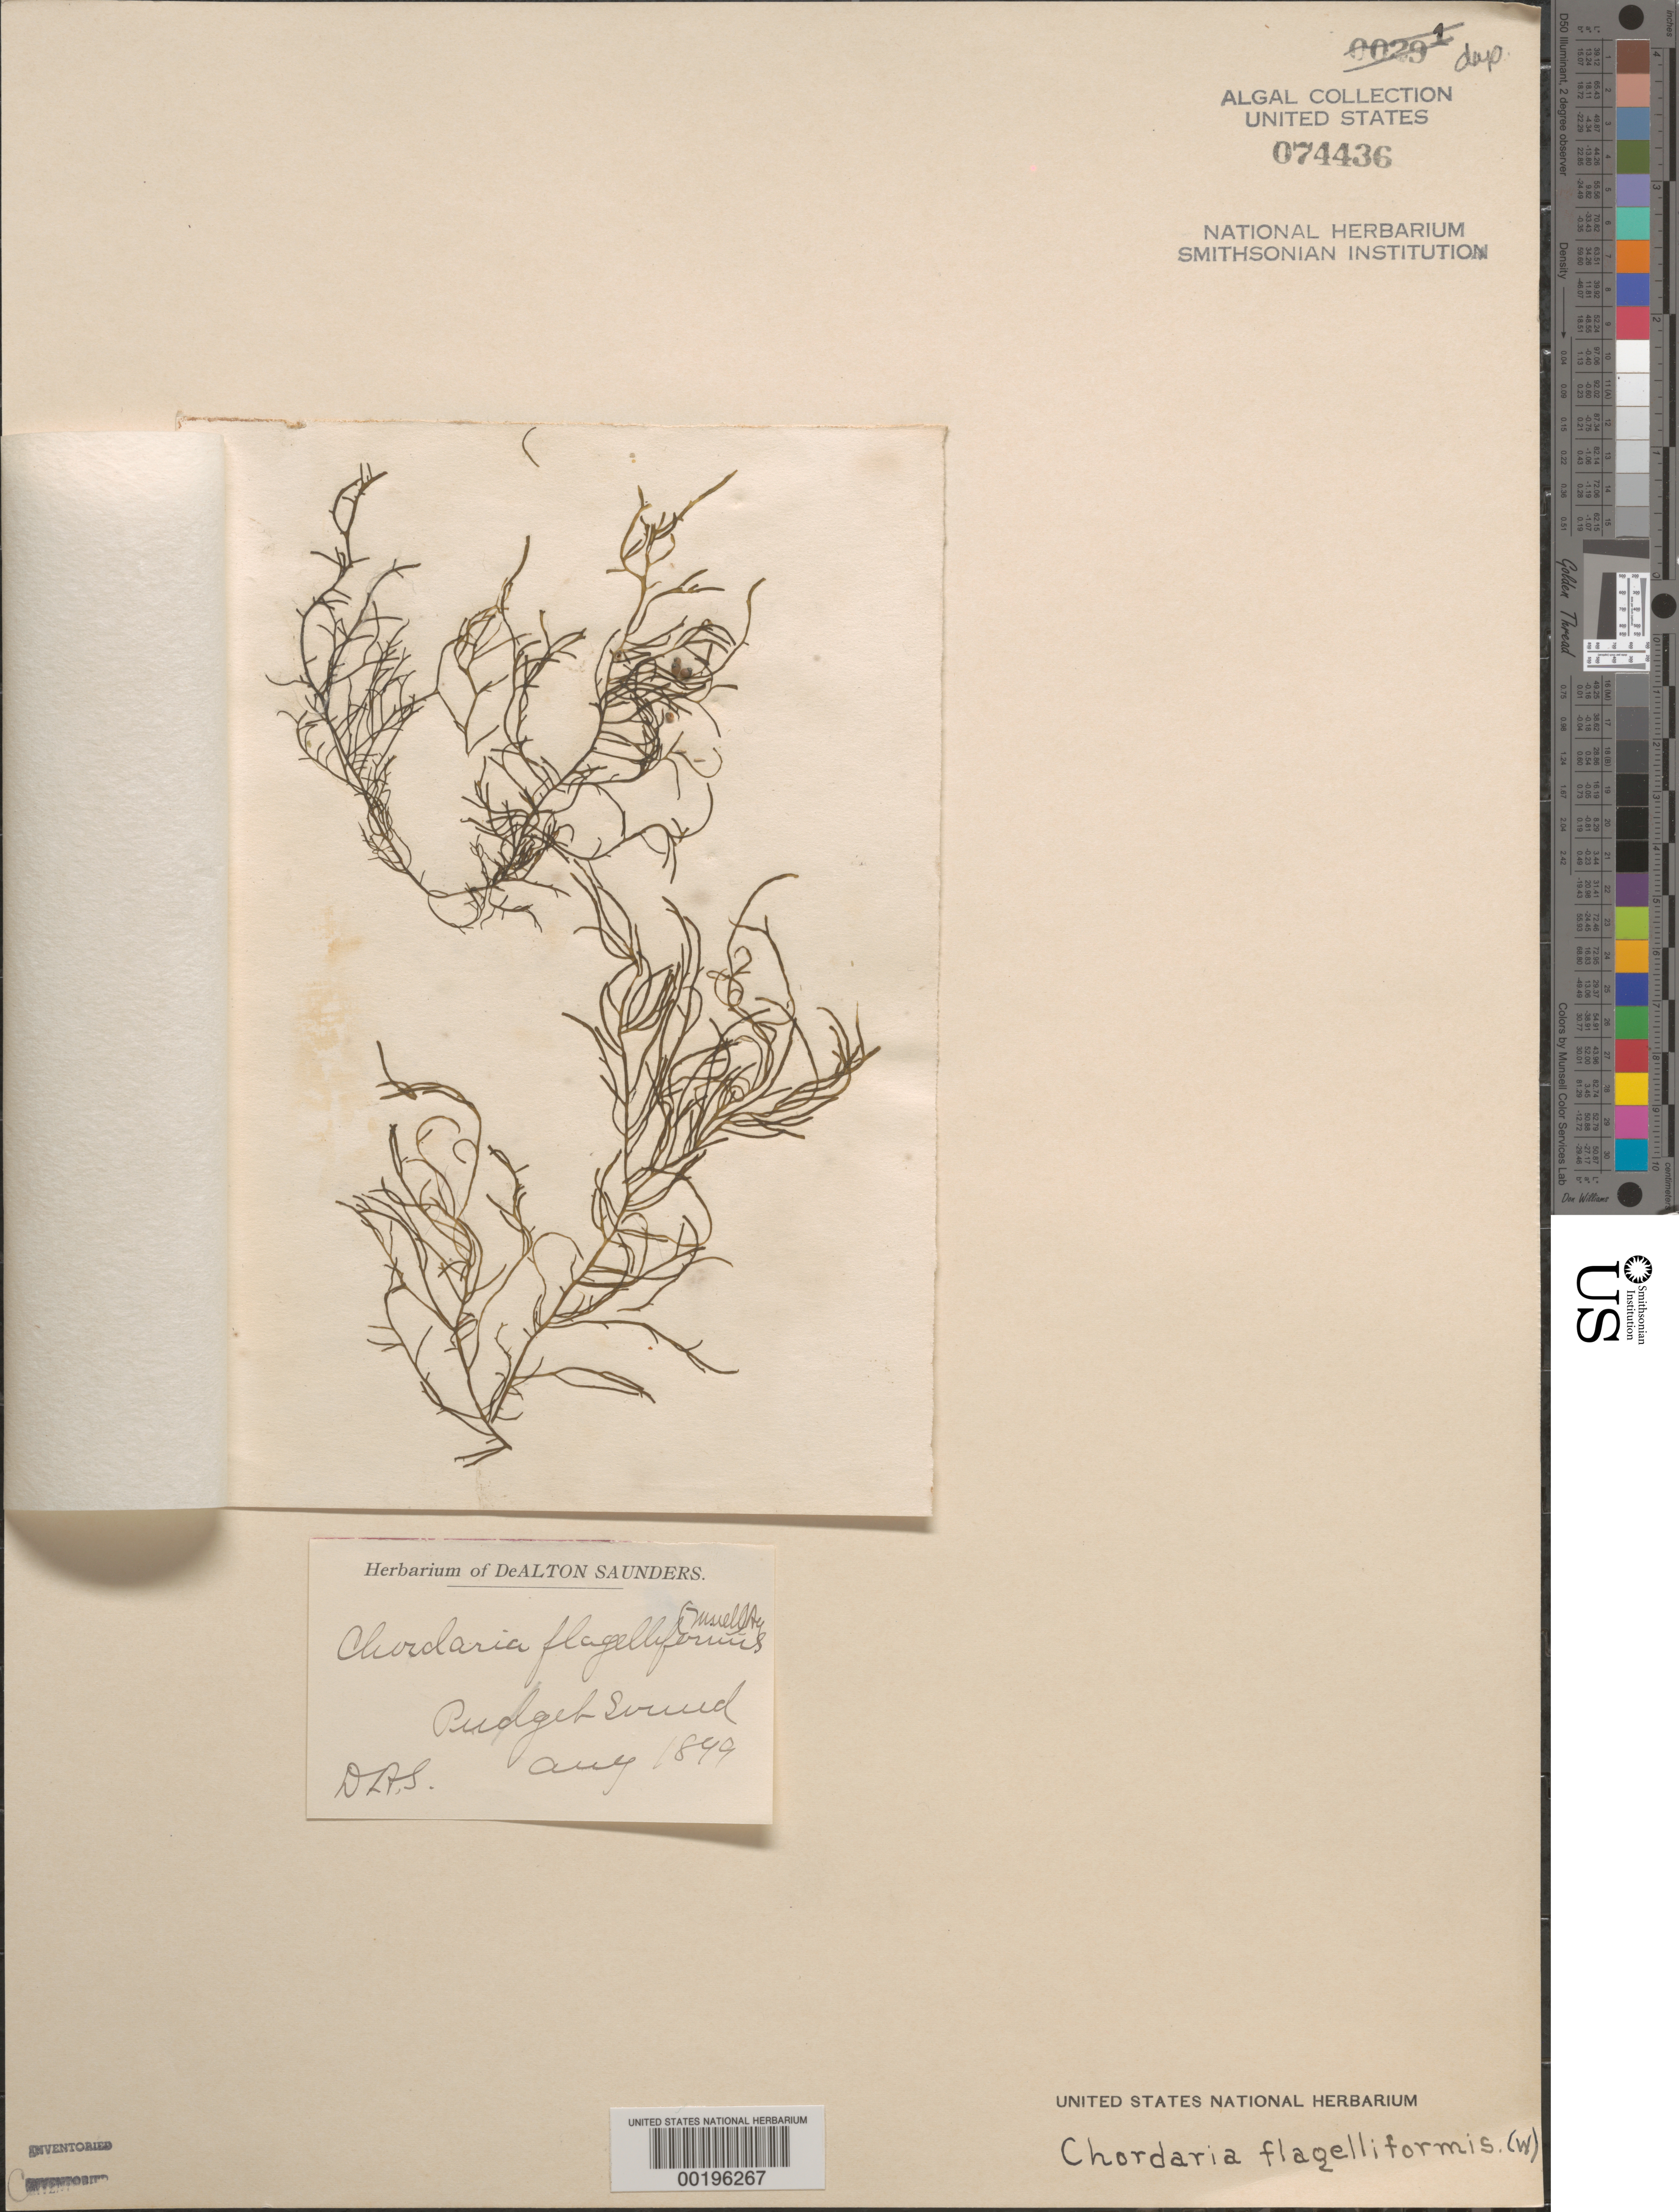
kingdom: Chromista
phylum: Ochrophyta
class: Phaeophyceae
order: Ectocarpales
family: Chordariaceae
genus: Chordaria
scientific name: Chordaria flagelliformis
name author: (Hudson) Grev.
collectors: D. Saunders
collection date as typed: Aug 1899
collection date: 1899-08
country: United States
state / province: Washington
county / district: King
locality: Puget Sound (Pudget Sound)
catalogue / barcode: US 74436